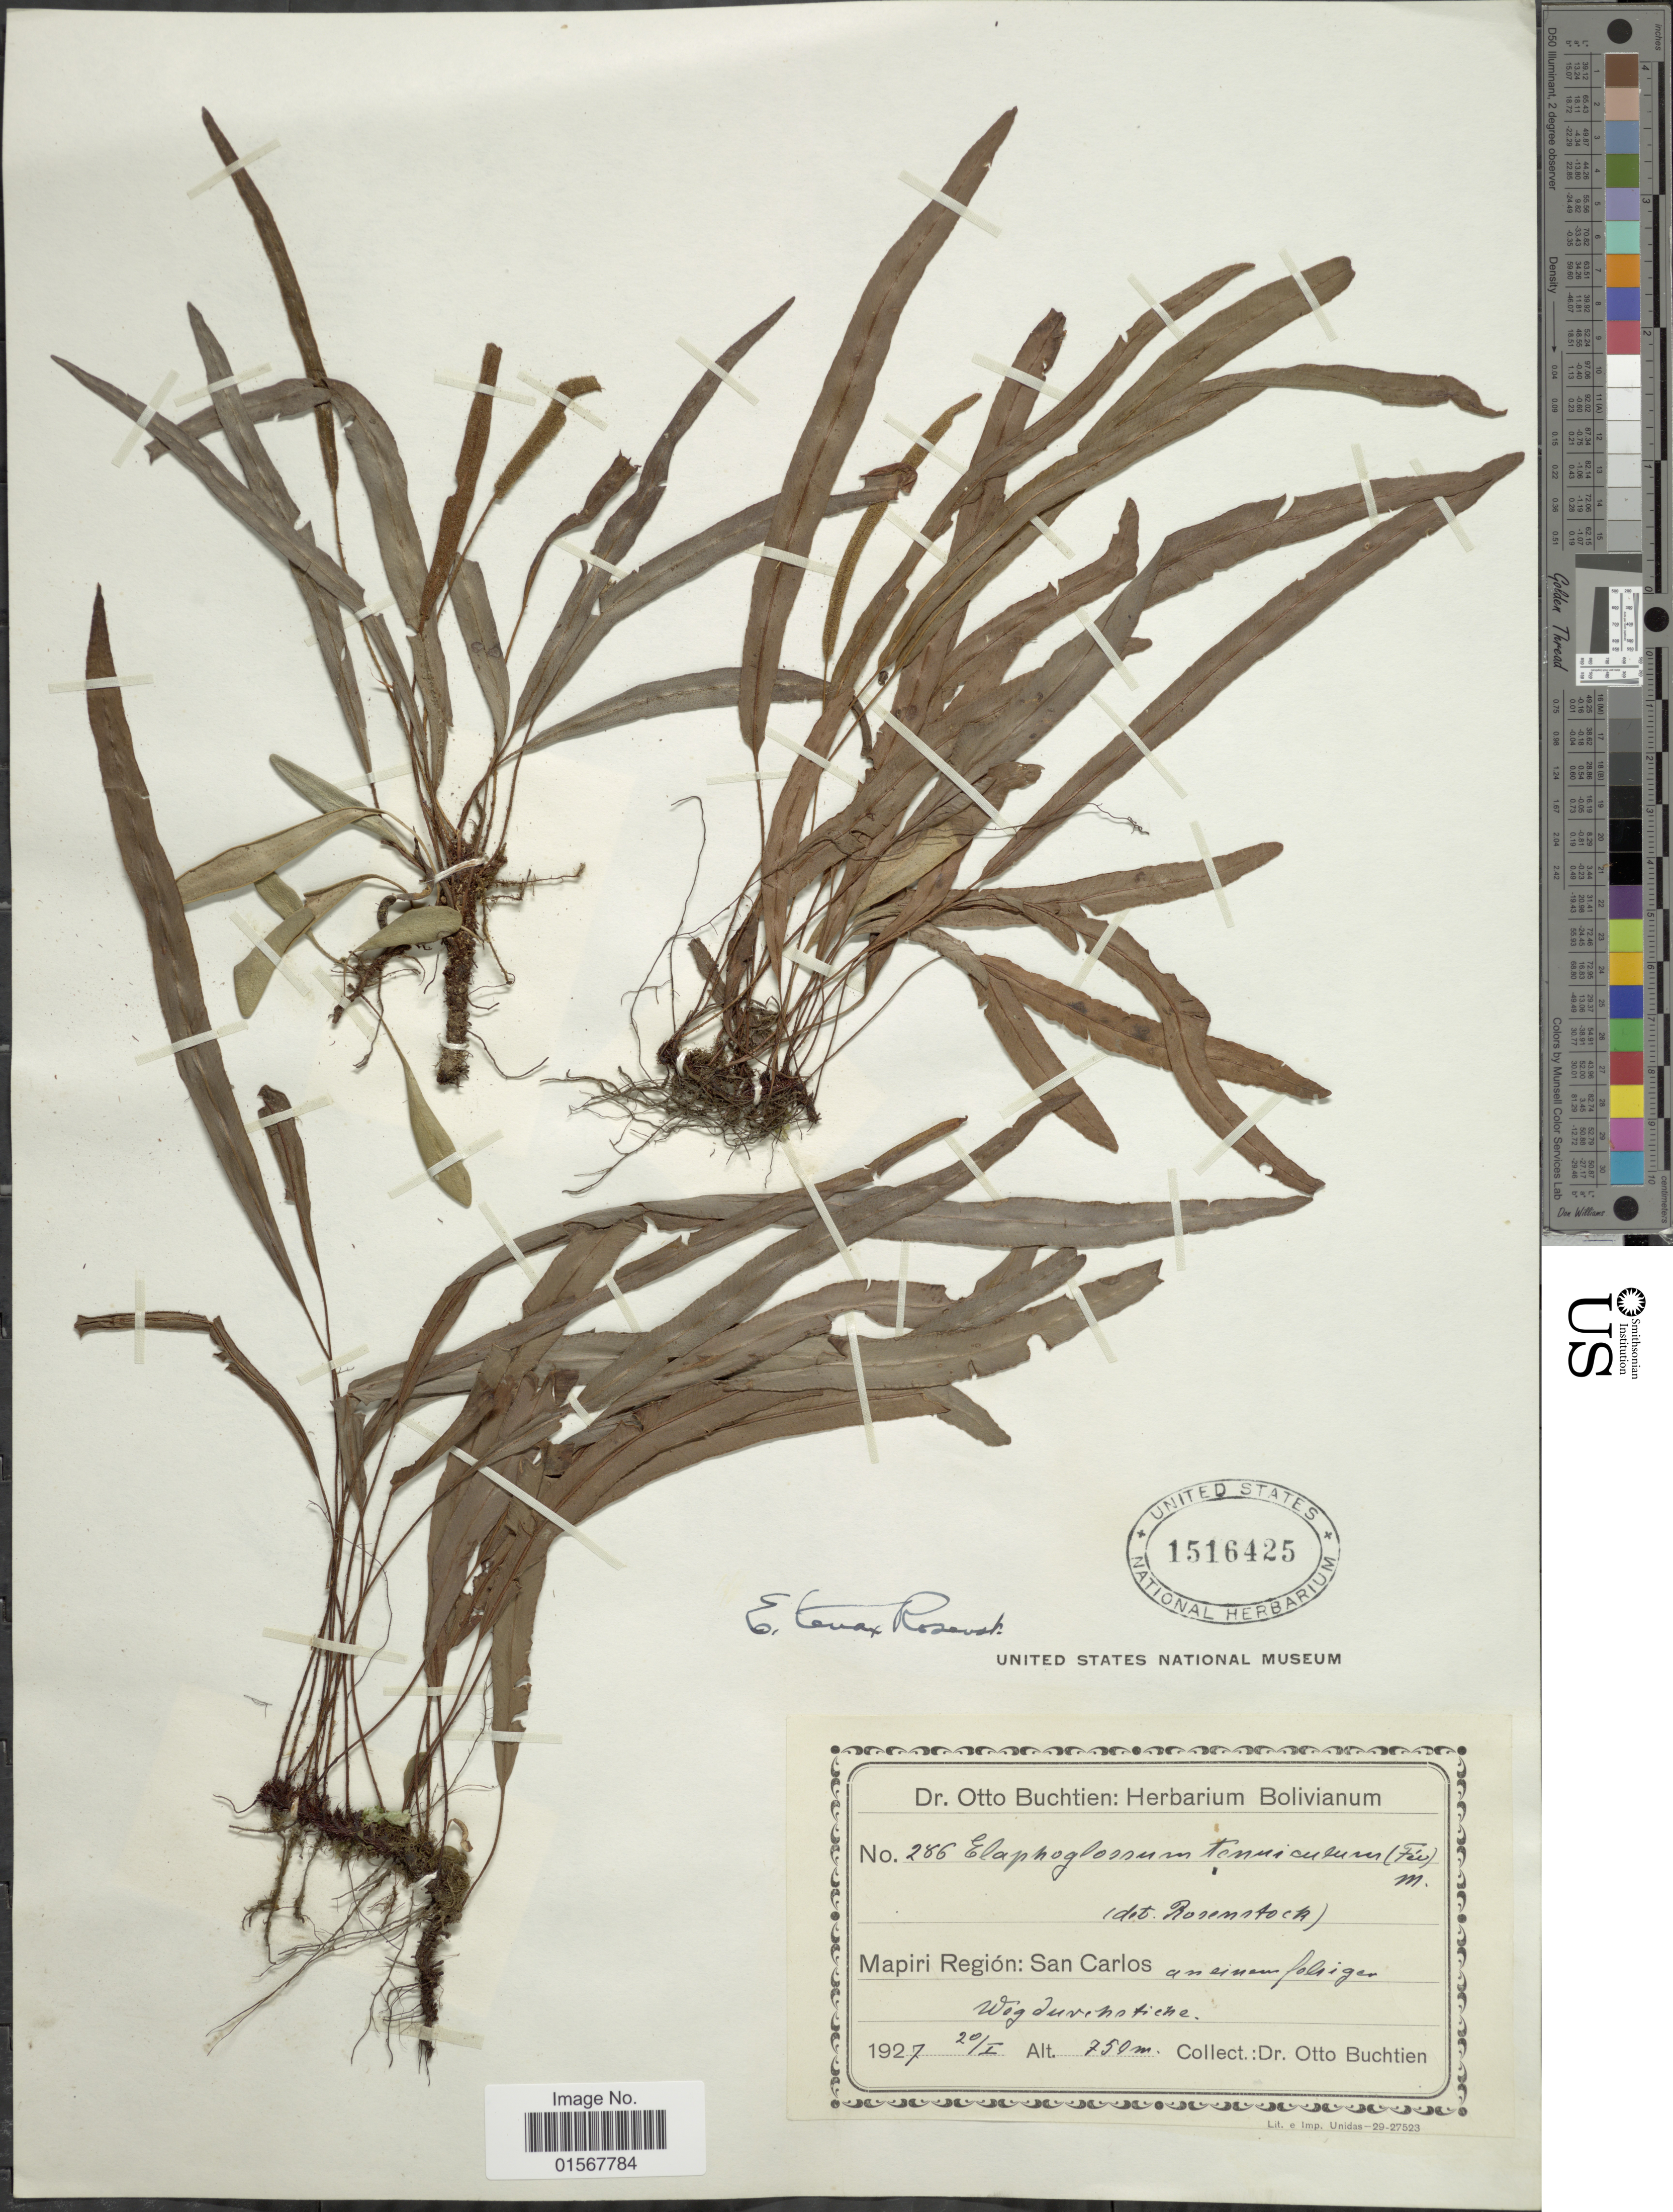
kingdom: Plantae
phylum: Tracheophyta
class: Polypodiopsida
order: Polypodiales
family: Dryopteridaceae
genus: Elaphoglossum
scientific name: Elaphoglossum tenax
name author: Rosenst.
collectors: O. Buchtien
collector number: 286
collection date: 1927-01-20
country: Bolivia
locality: Mapiri Region: San Carlos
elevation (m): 750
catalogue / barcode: US 1516425